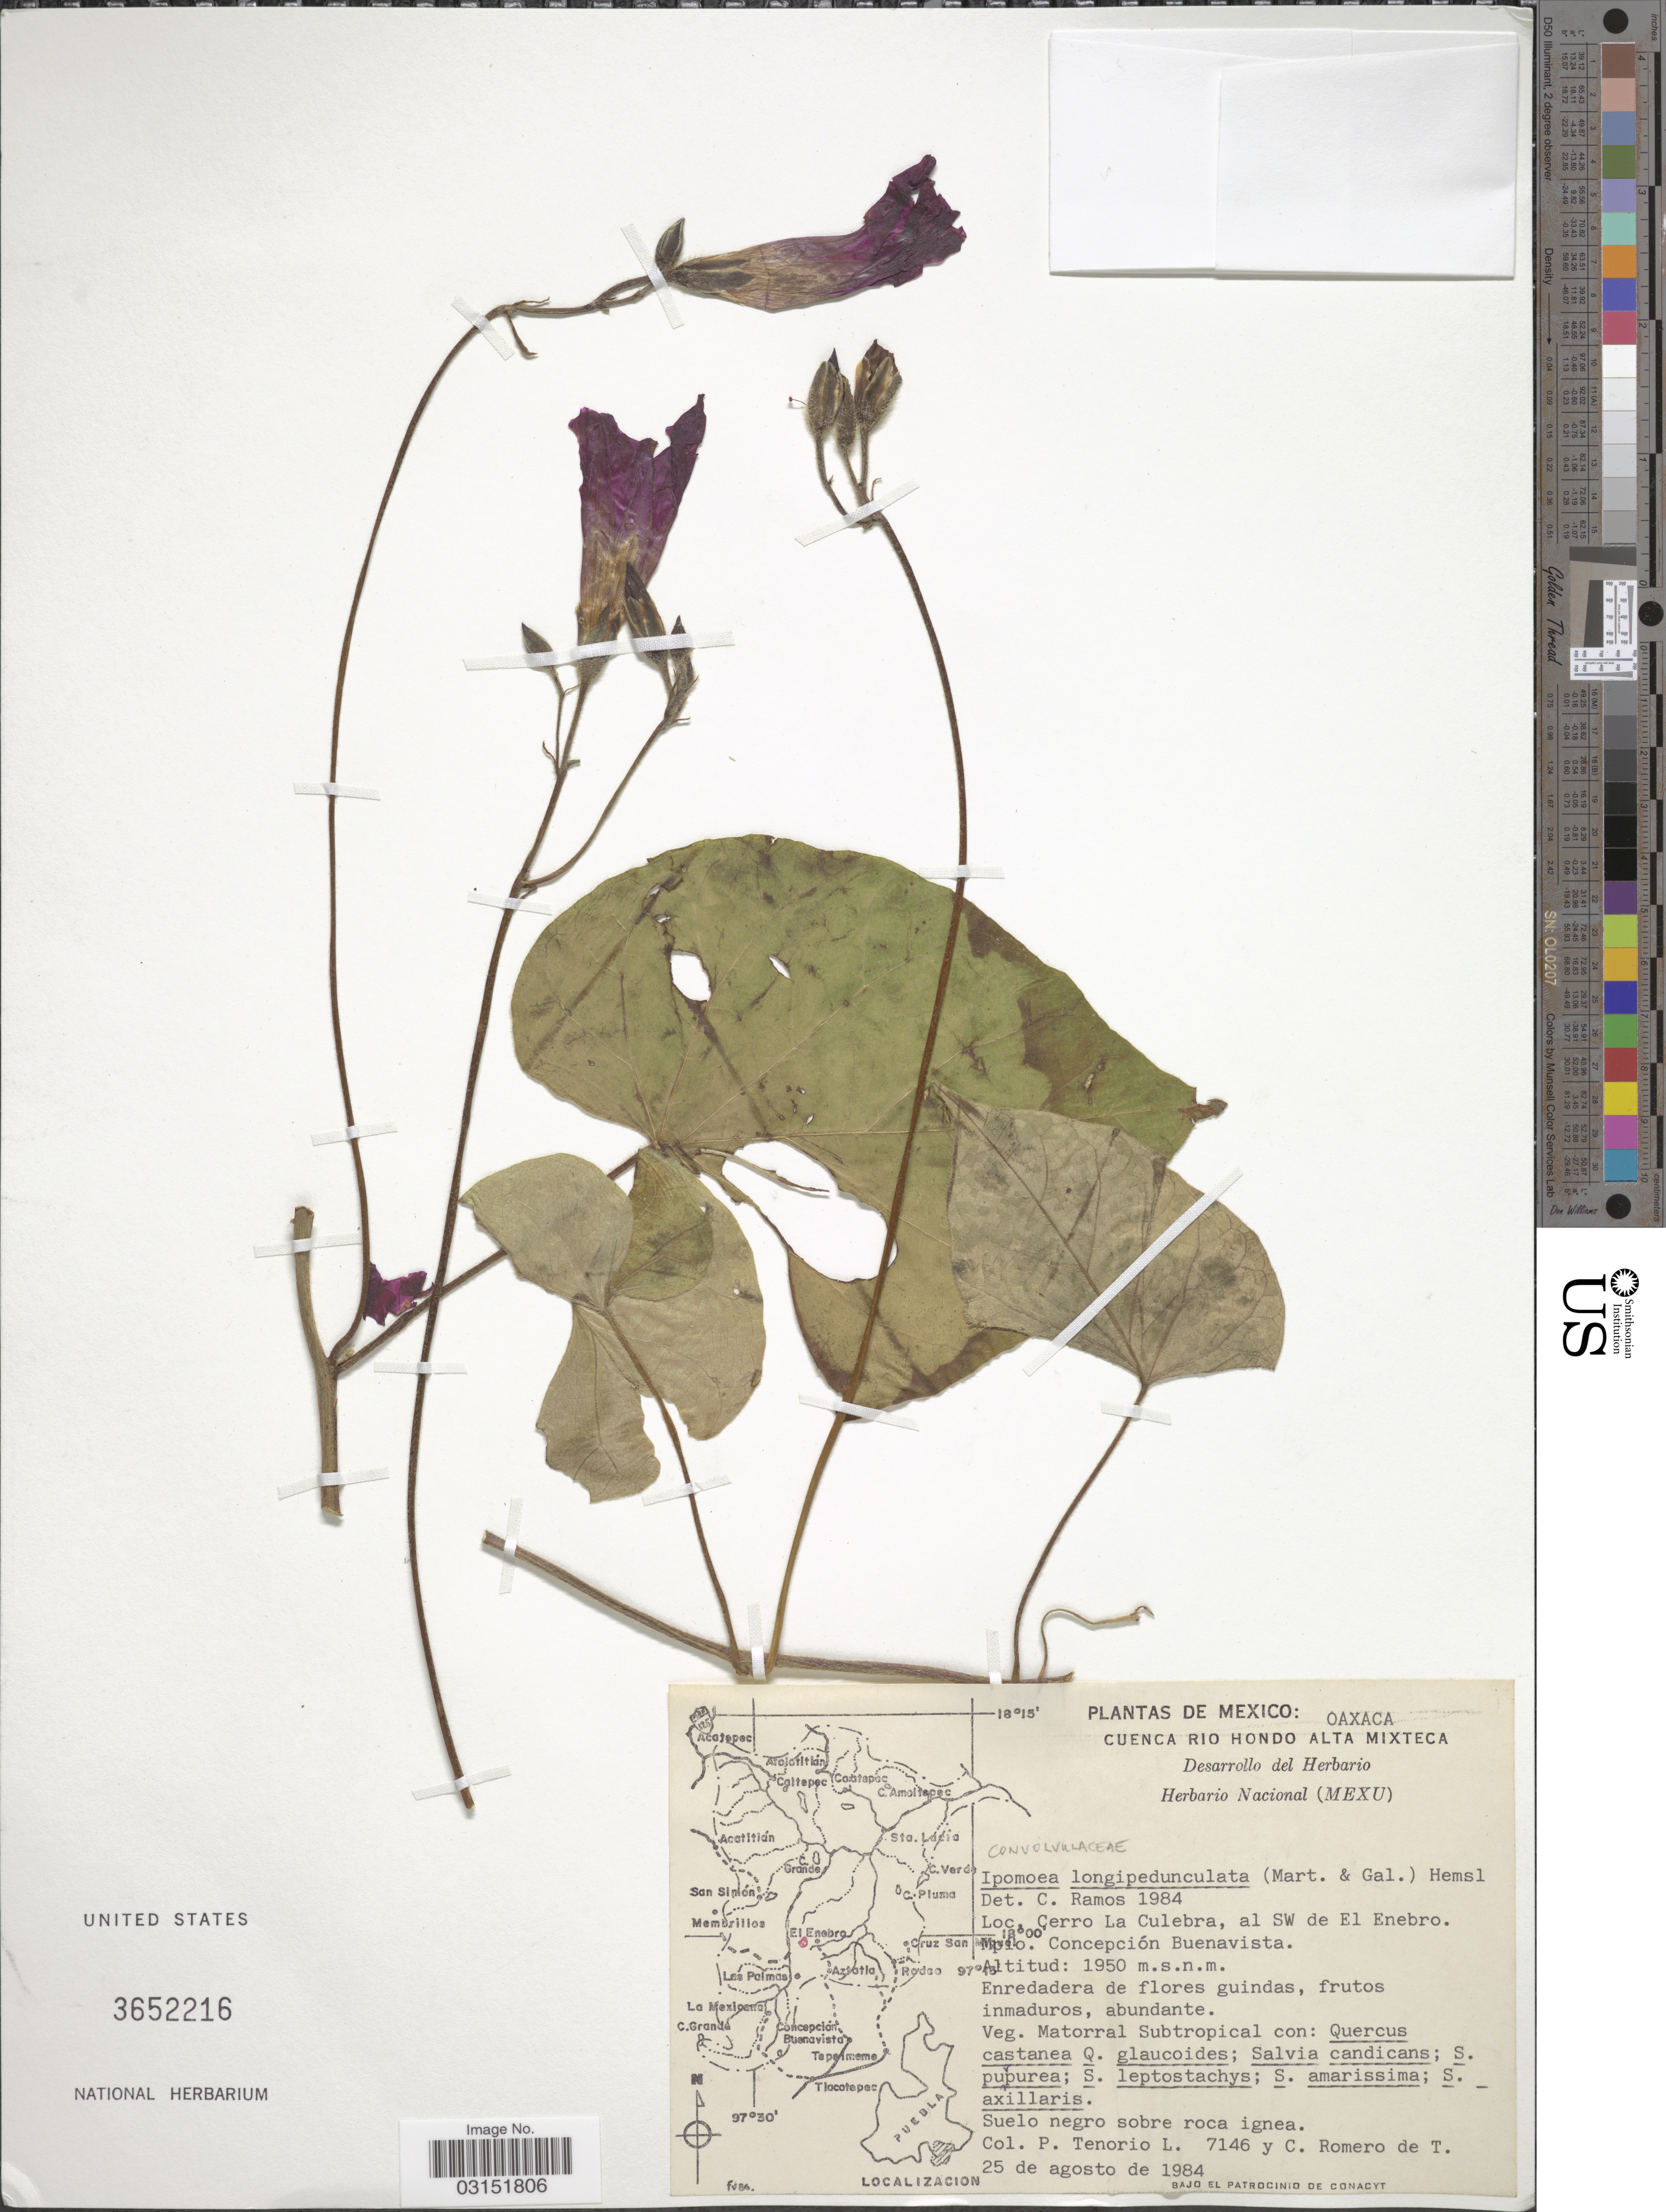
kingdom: Plantae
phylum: Tracheophyta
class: Magnoliopsida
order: Solanales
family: Convolvulaceae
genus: Ipomoea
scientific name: Ipomoea tyrianthina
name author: Lindl.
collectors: P. Tenorio L. & C. Romero de T.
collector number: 7146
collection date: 1984-08-25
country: Mexico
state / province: Oaxaca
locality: Cuenca Rio Hondo Alta Mixteca. Cerro La Culebra, al SW de El Enebro. Mpio. Concepción Buenavista.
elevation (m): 1950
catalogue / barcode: US 3652216